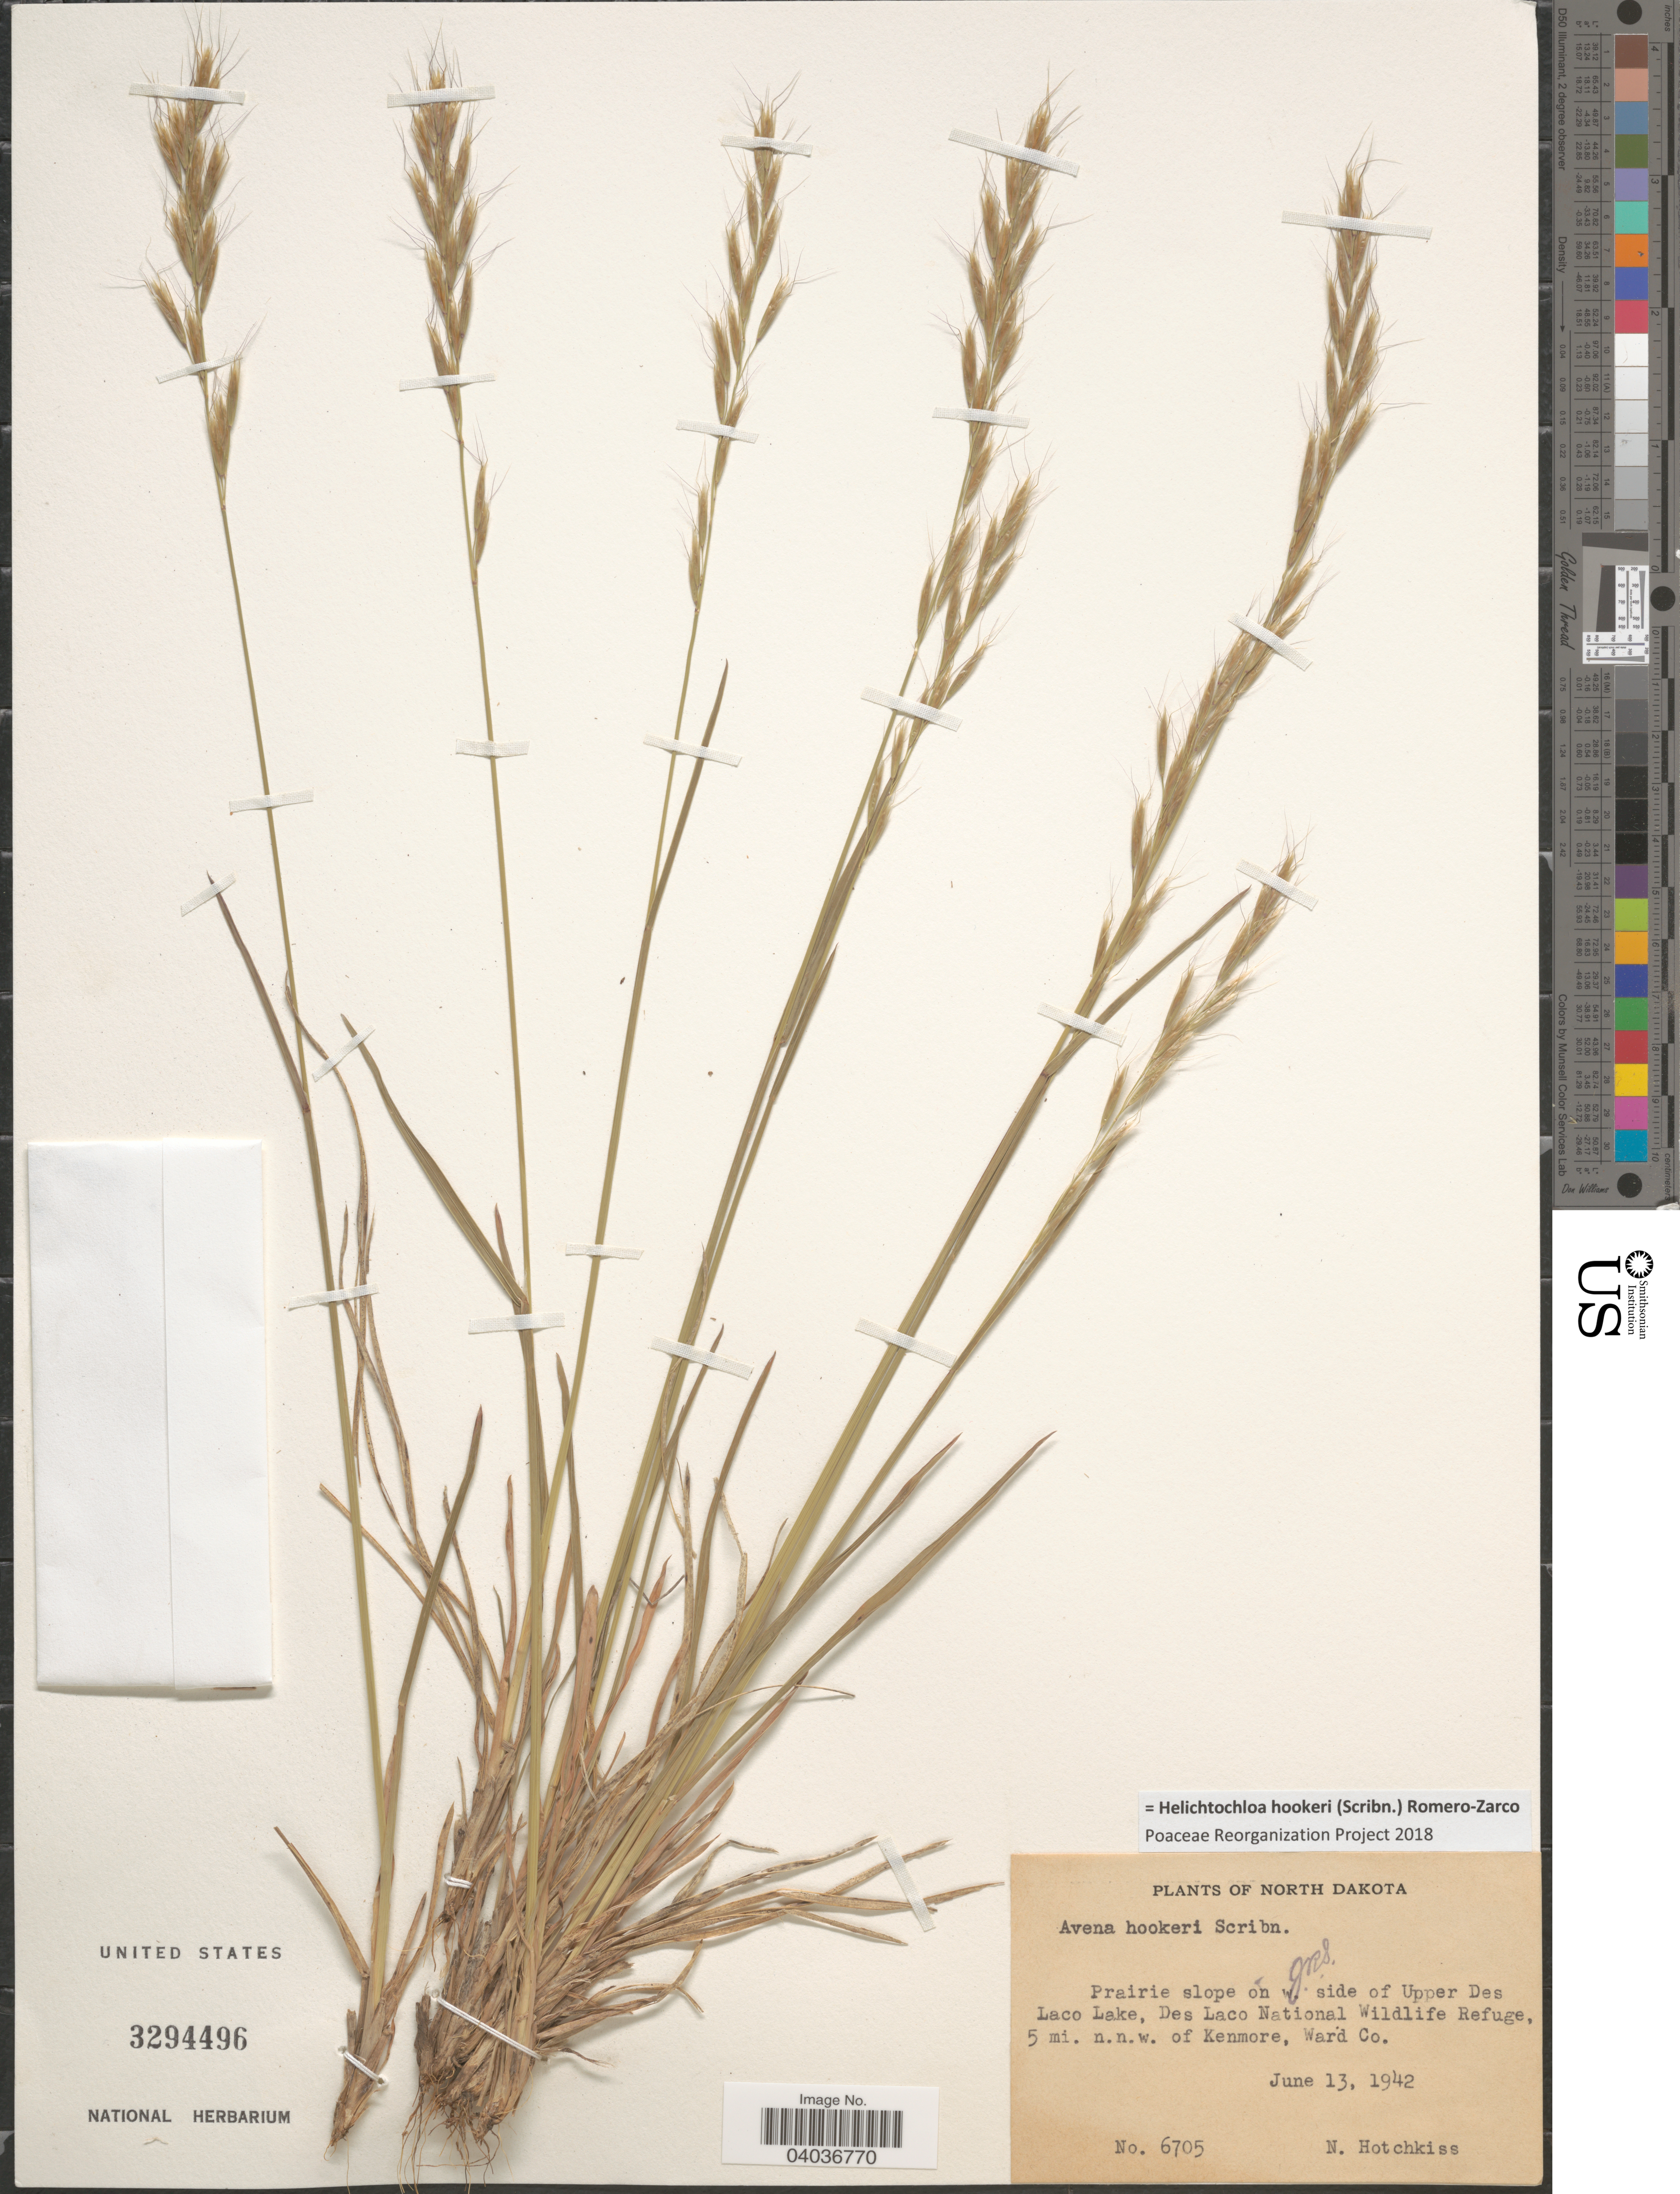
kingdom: Plantae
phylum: Tracheophyta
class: Liliopsida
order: Poales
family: Poaceae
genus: Helictochloa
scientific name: Helictochloa hookeri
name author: (Scribn.) Romero Zarco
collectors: N. Hotchkiss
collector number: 6705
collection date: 1942-06-13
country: United States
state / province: North Dakota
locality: On w. side of Upper Des Laco Lake, Des Laco National Wildlife Refuge, 5 mi. n.n.w. of Kenmore, Ward Co.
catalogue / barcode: US 3294496